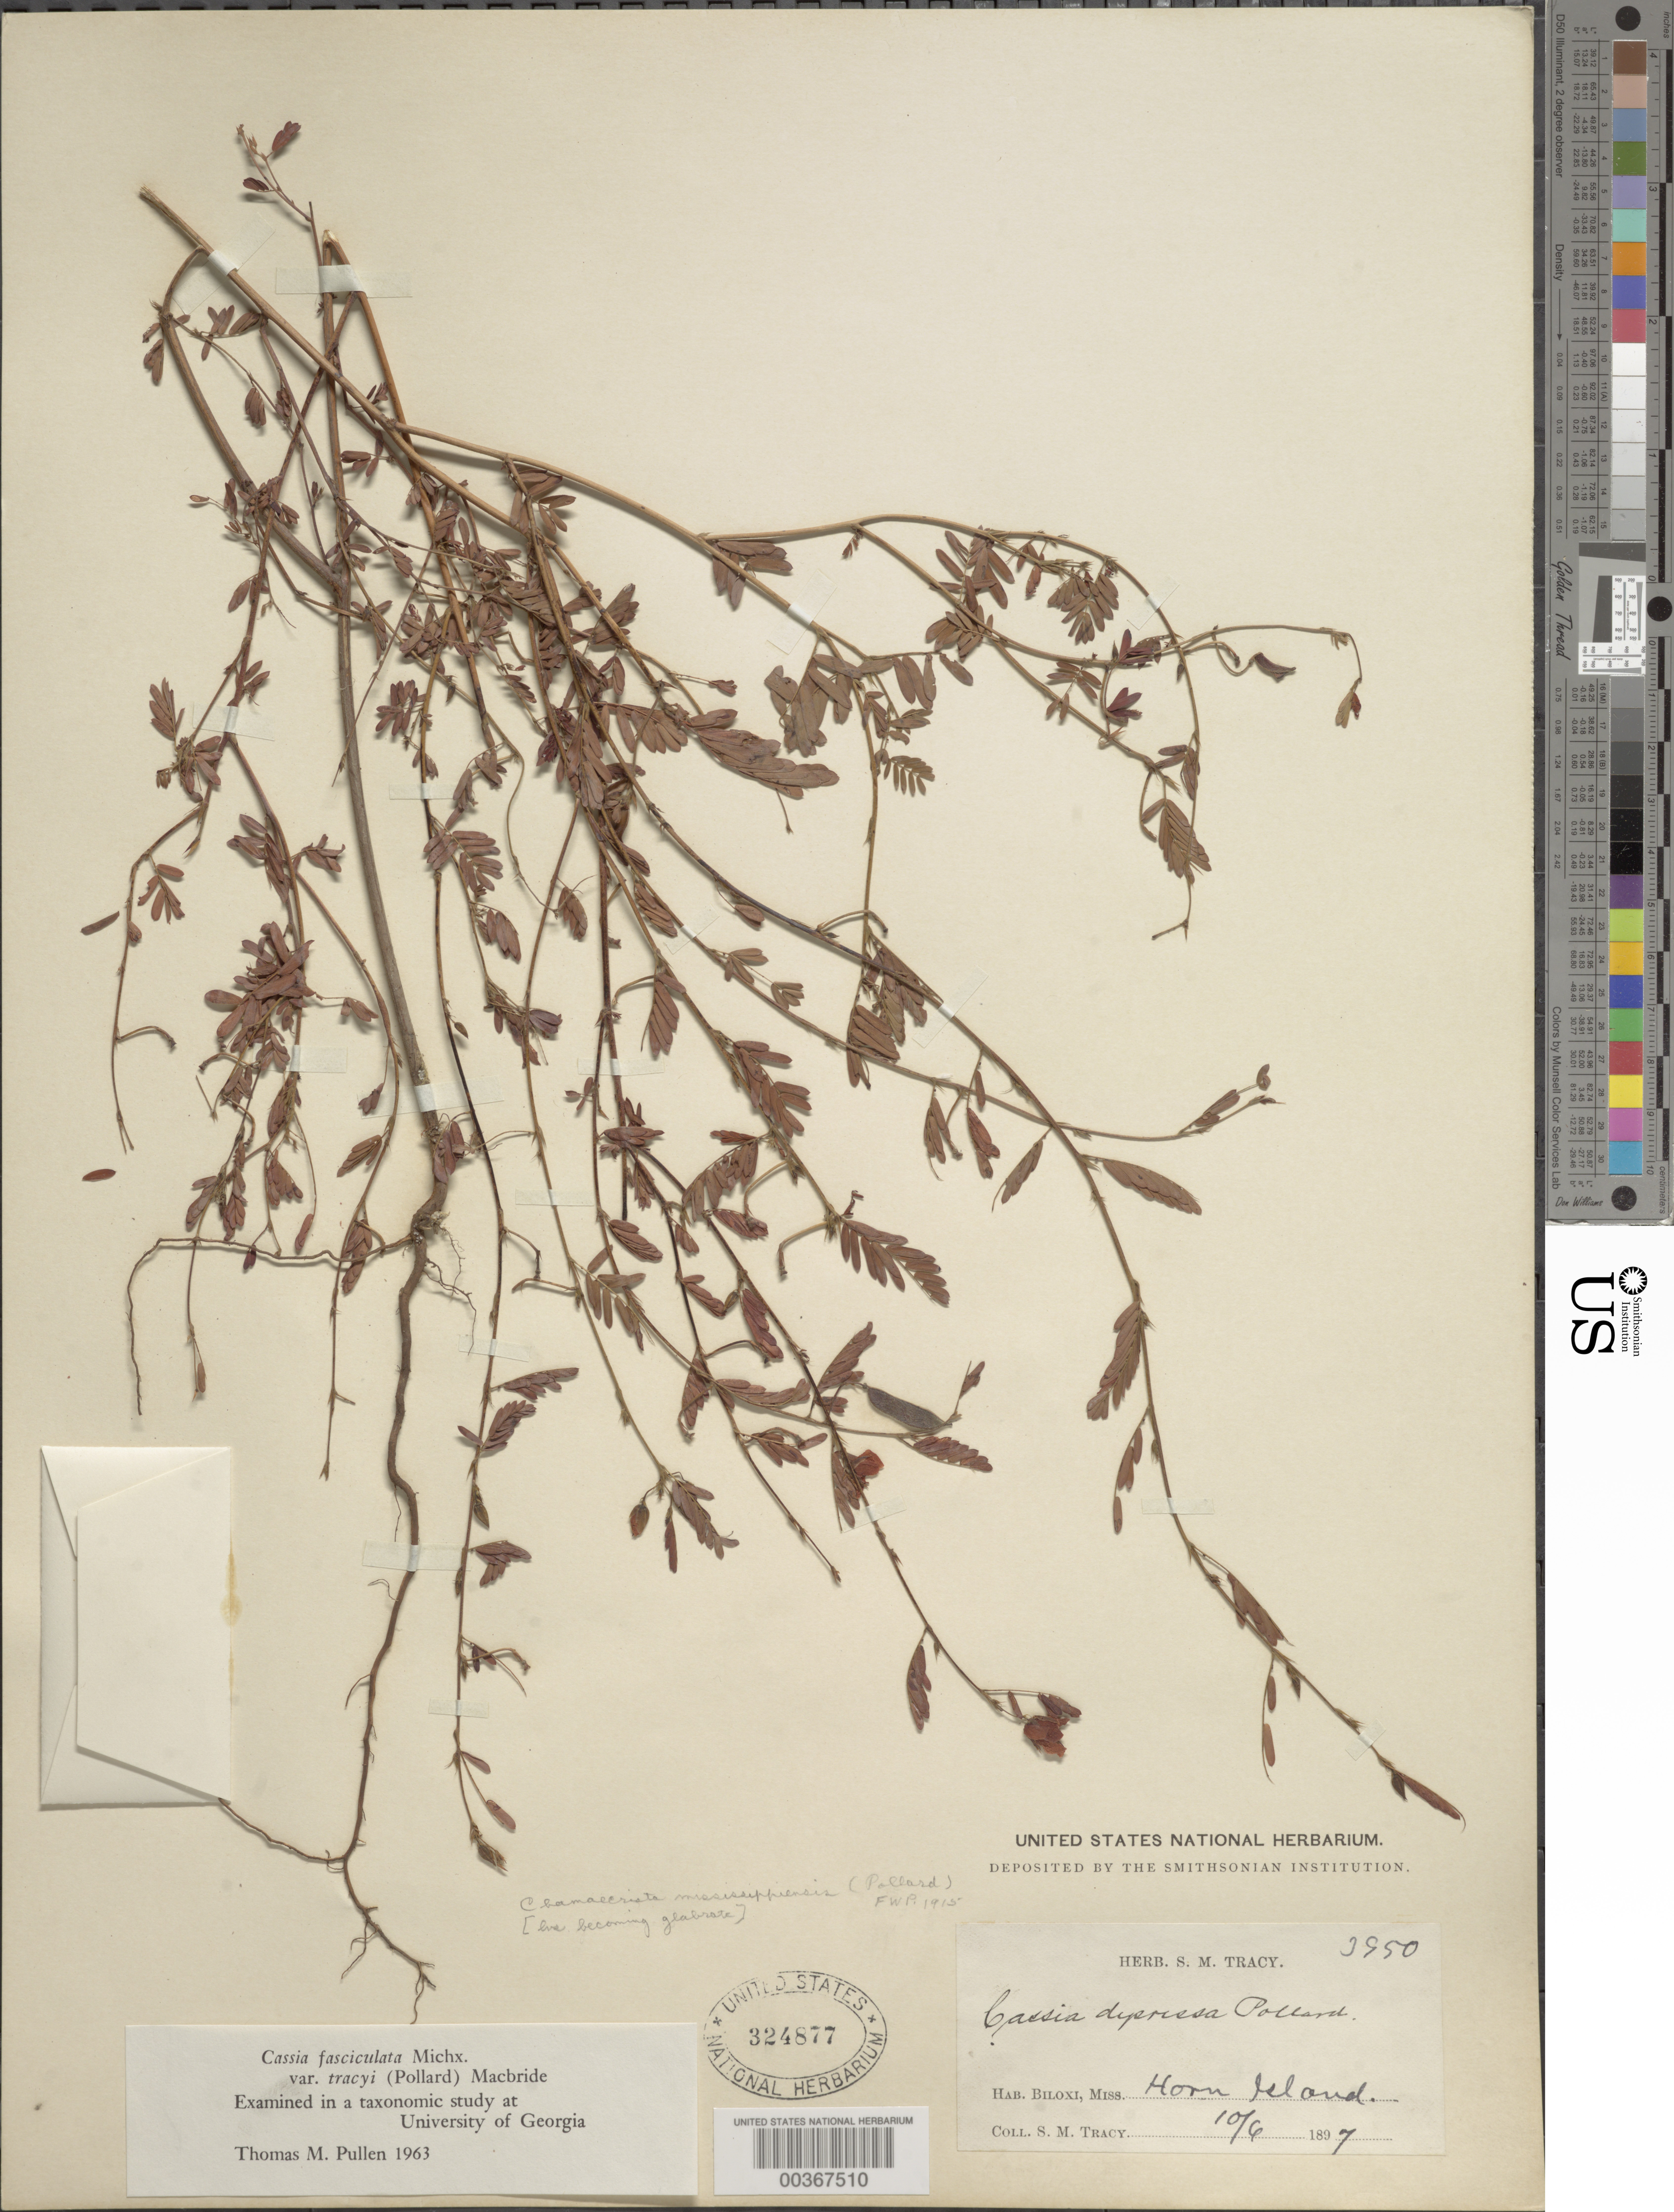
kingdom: Plantae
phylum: Tracheophyta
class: Magnoliopsida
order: Fabales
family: Fabaceae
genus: Chamaecrista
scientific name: Chamaecrista fasciculata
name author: (Michx.) Greene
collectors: S. M. Tracy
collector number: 3950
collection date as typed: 06 Oct 1897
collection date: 1897-10-06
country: United States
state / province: Mississippi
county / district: Jackson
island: Horn Island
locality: Horn Island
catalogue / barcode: US 324877